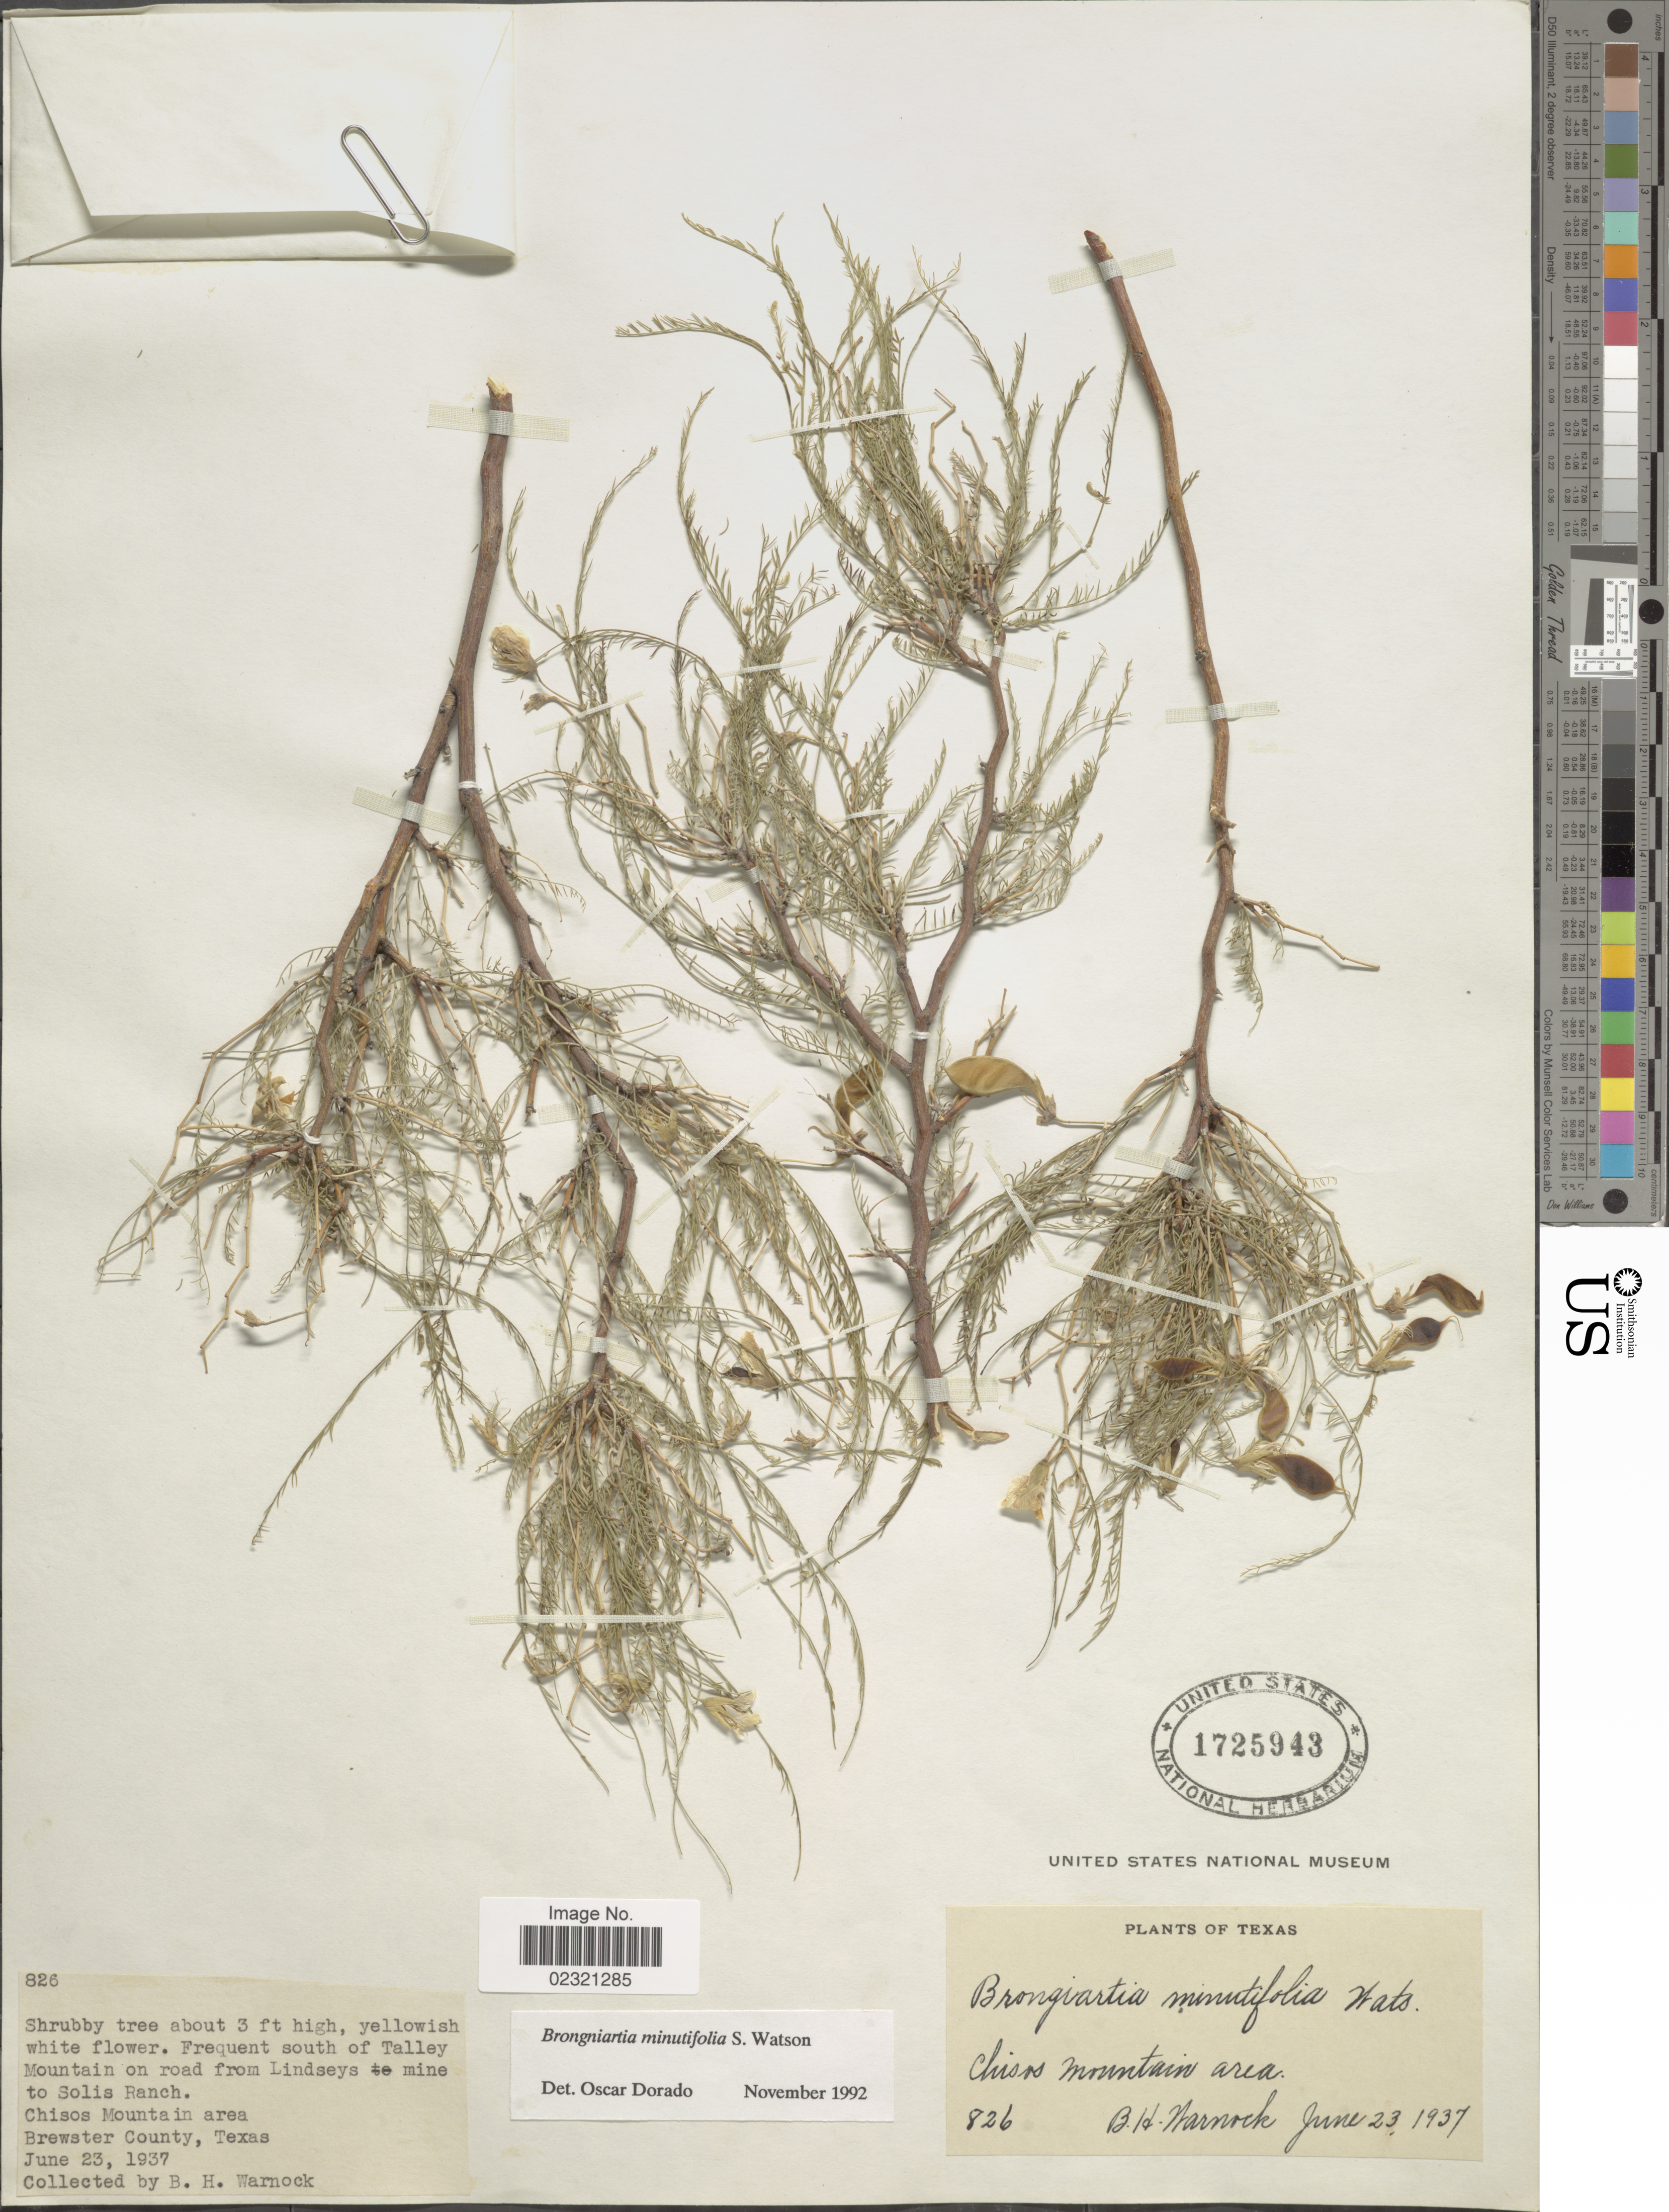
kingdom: Plantae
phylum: Tracheophyta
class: Magnoliopsida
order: Fabales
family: Fabaceae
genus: Brongniartia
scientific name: Brongniartia minutifolia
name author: S. Watson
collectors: B. H. Warnock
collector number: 826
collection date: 1937-06-23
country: United States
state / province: Texas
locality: Chisos Mountain area, frequent south of Talley Mountain on road from Lindseys mine to Solis Ranch, Brewster County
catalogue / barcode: US 1725943